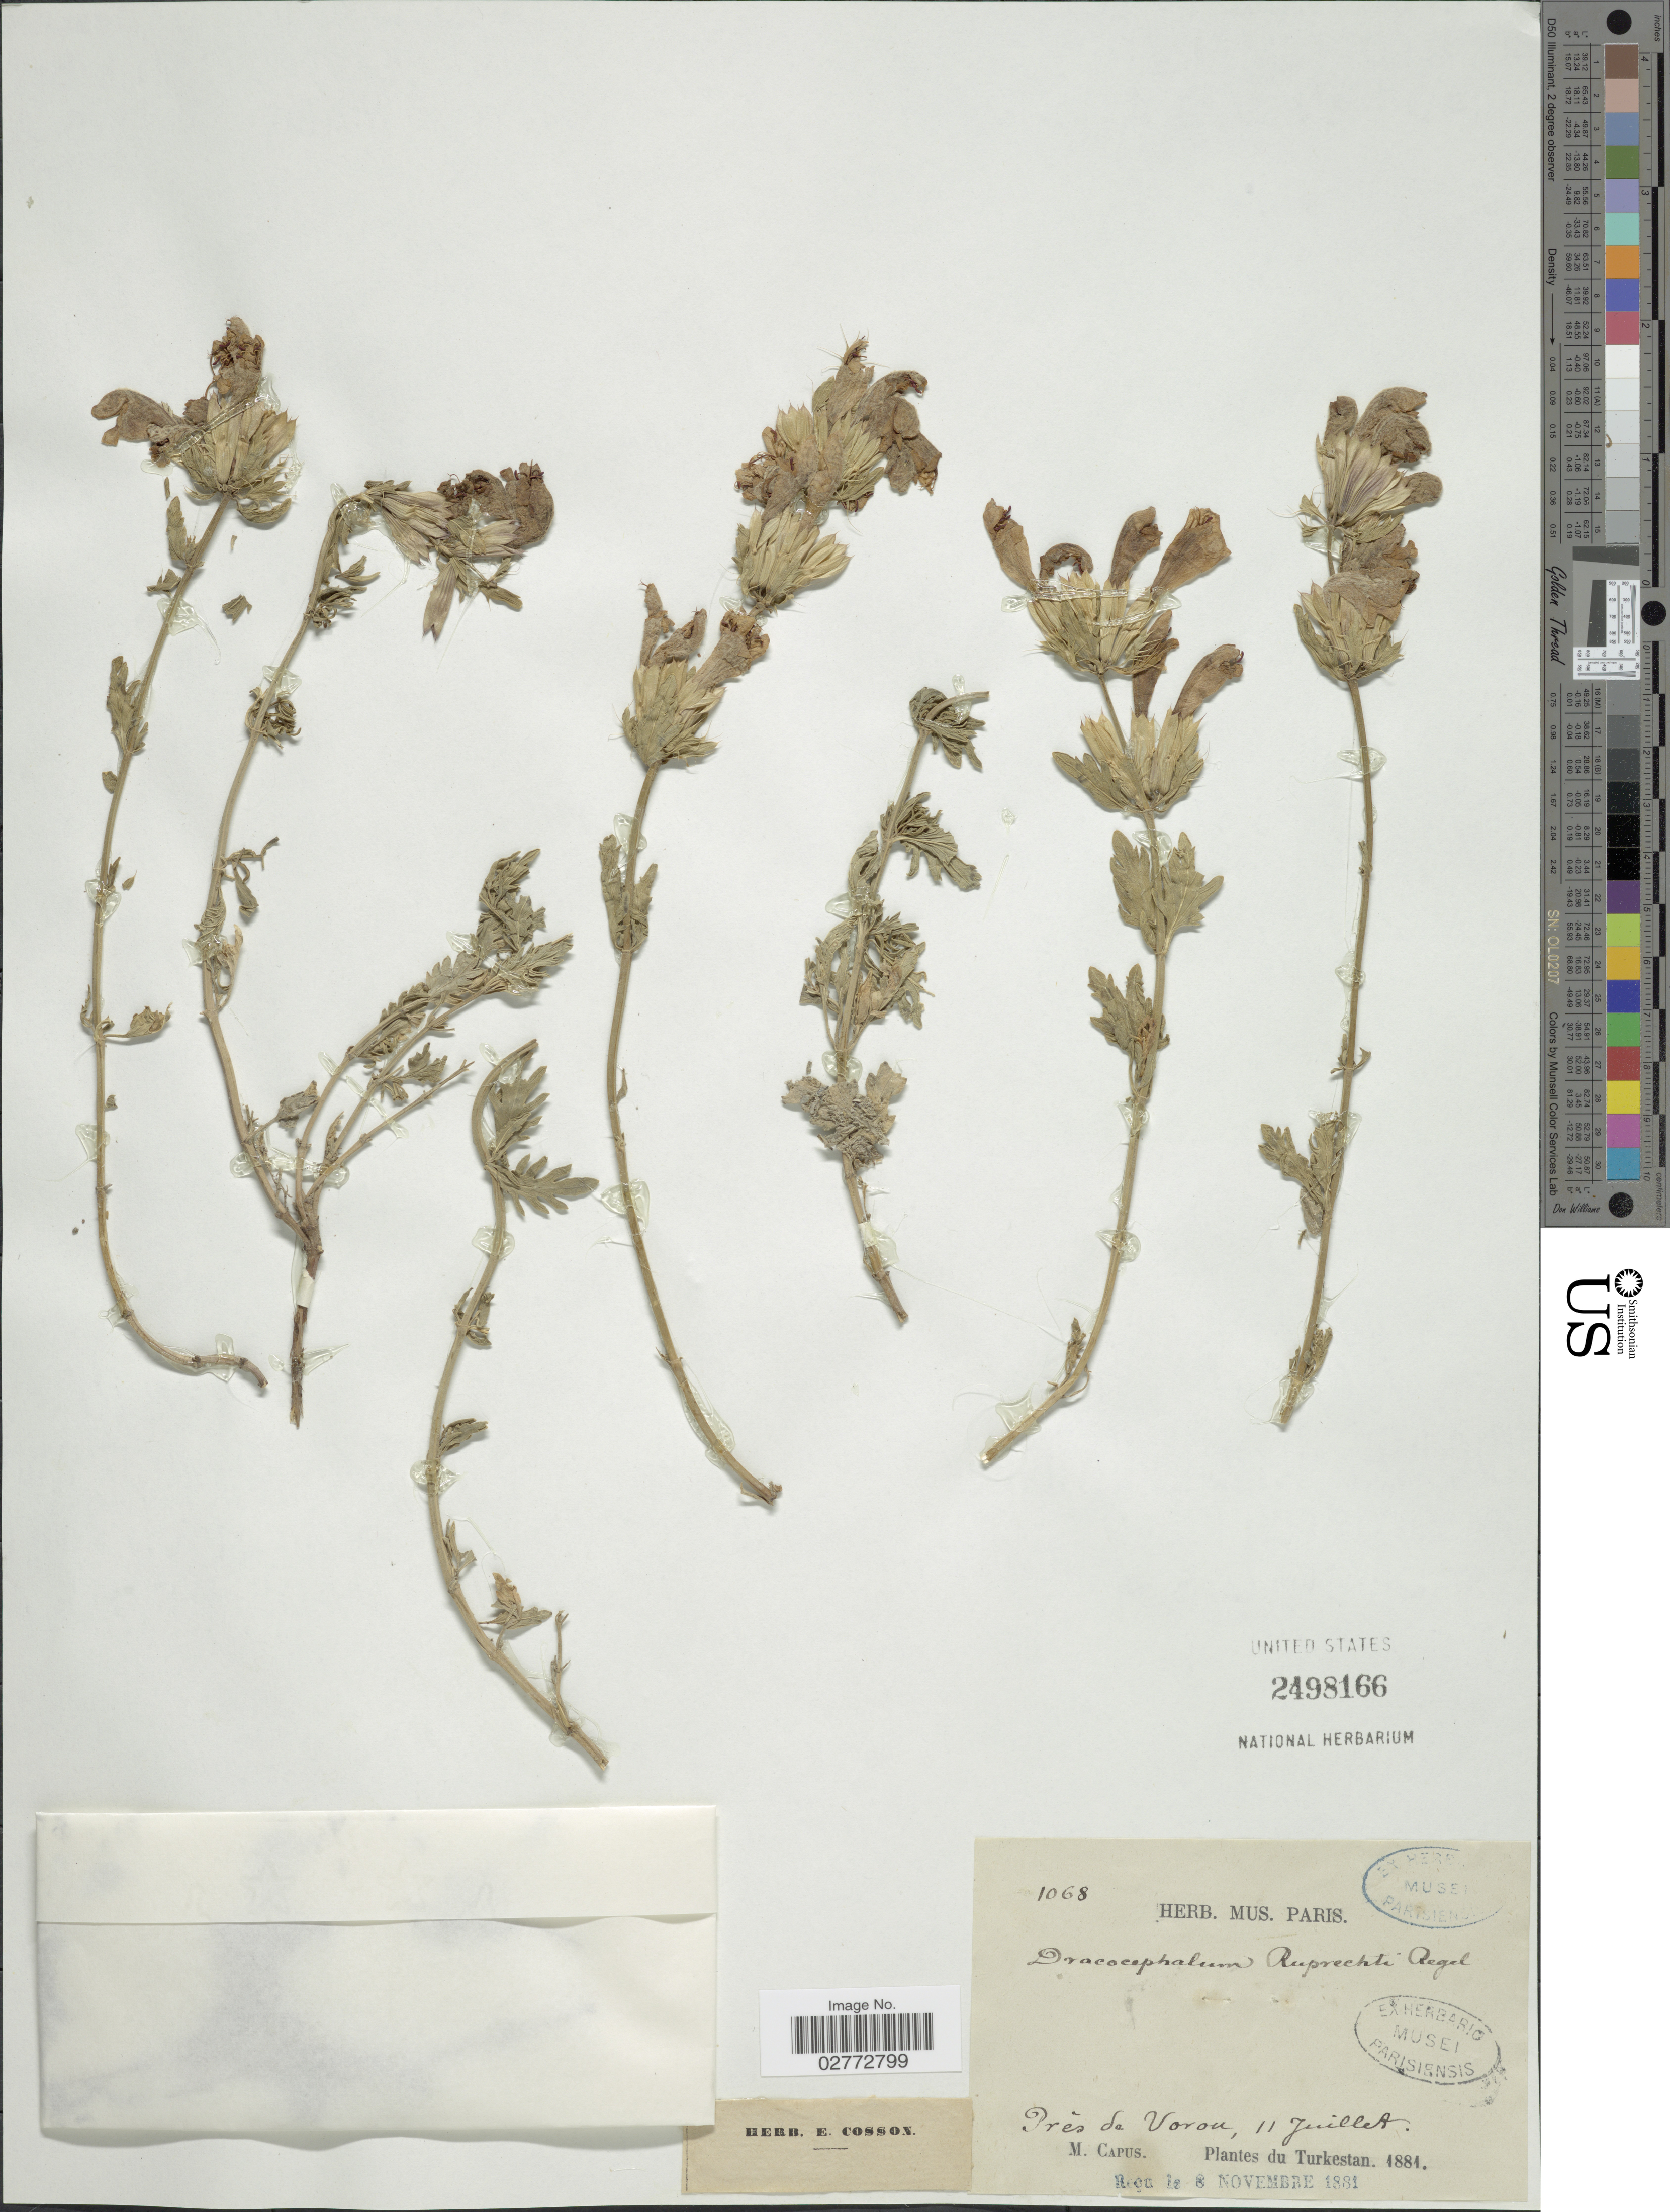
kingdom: Plantae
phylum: Tracheophyta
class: Magnoliopsida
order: Lamiales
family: Lamiaceae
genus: Dracocephalum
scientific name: Dracocephalum ruprechtii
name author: Regel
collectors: M. Capus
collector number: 1068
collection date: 1881-07-11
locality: Près de Vorou. Turkestan.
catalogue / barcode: US 2498166